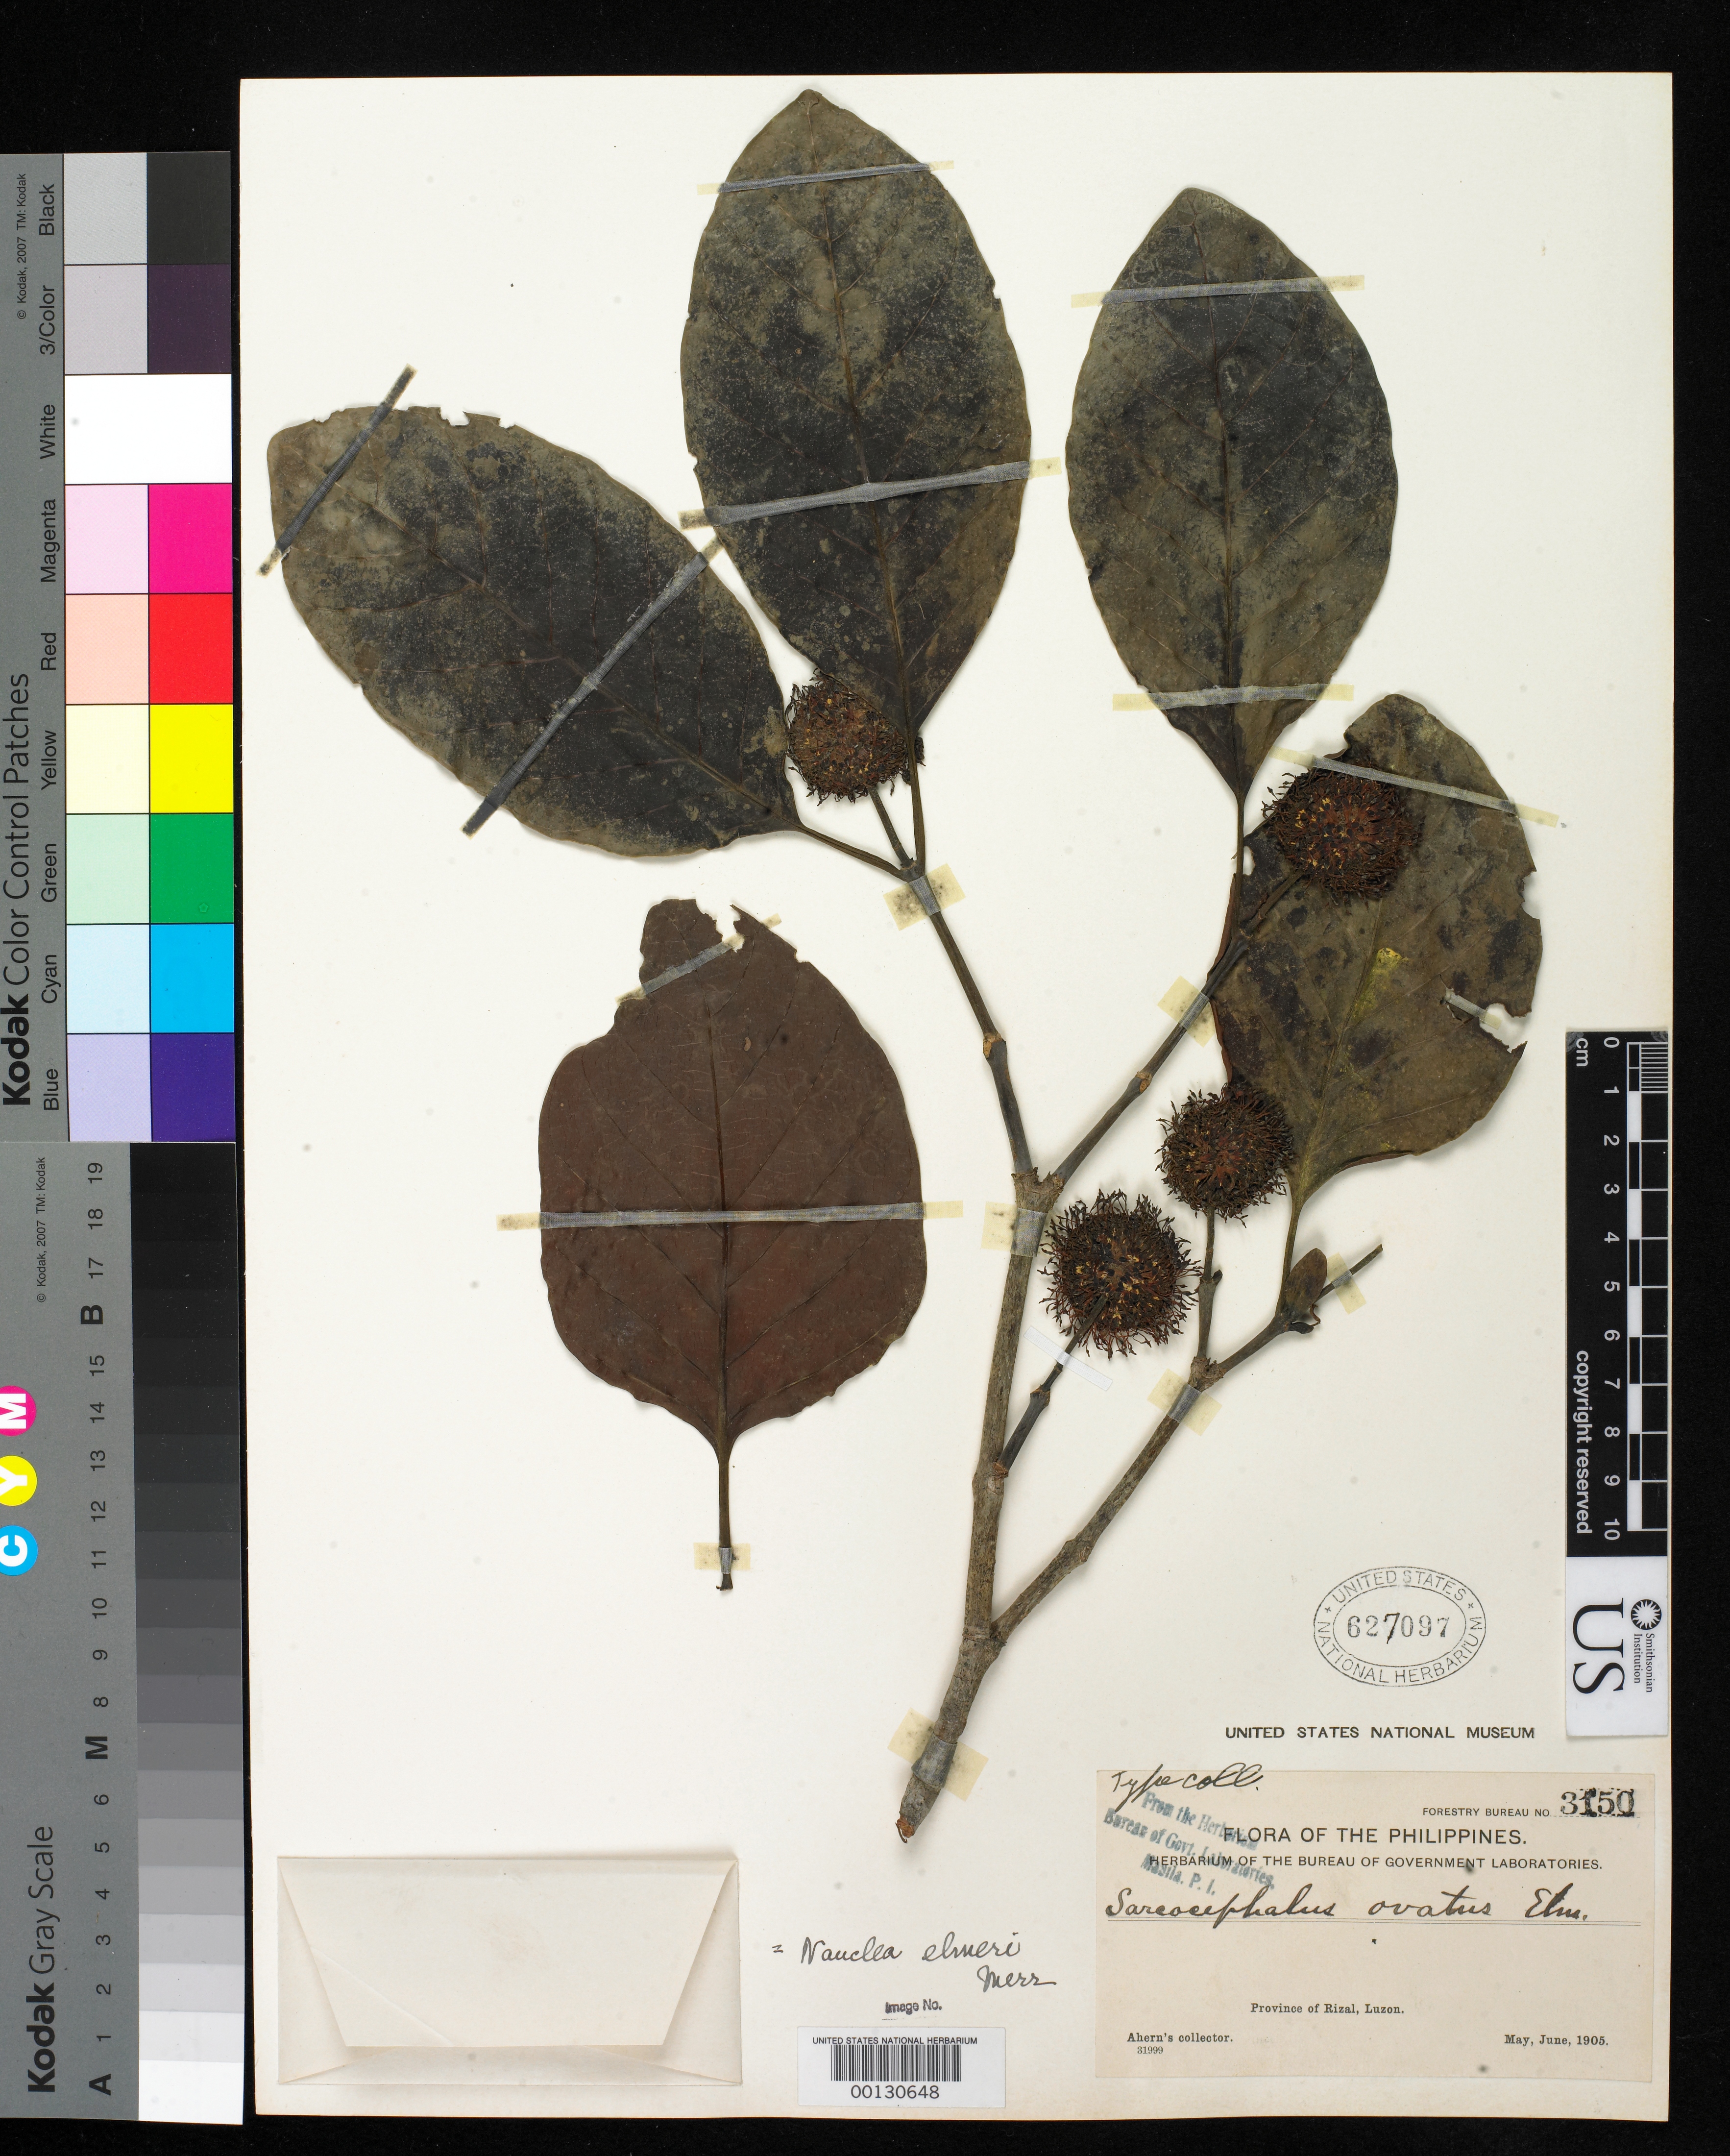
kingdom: Plantae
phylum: Tracheophyta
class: Magnoliopsida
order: Gentianales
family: Rubiaceae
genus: Sarcocephalus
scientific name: Sarcocephalus ovatus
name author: Elmer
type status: Isotype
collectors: Ahern's collector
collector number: For. Bur. 3150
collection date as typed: May 1905 to -- Jun 1905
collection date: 1905-05/1905-06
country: Philippines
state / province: Calabarzon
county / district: Rizal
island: Luzon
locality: Bosobosa.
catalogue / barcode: US 627097